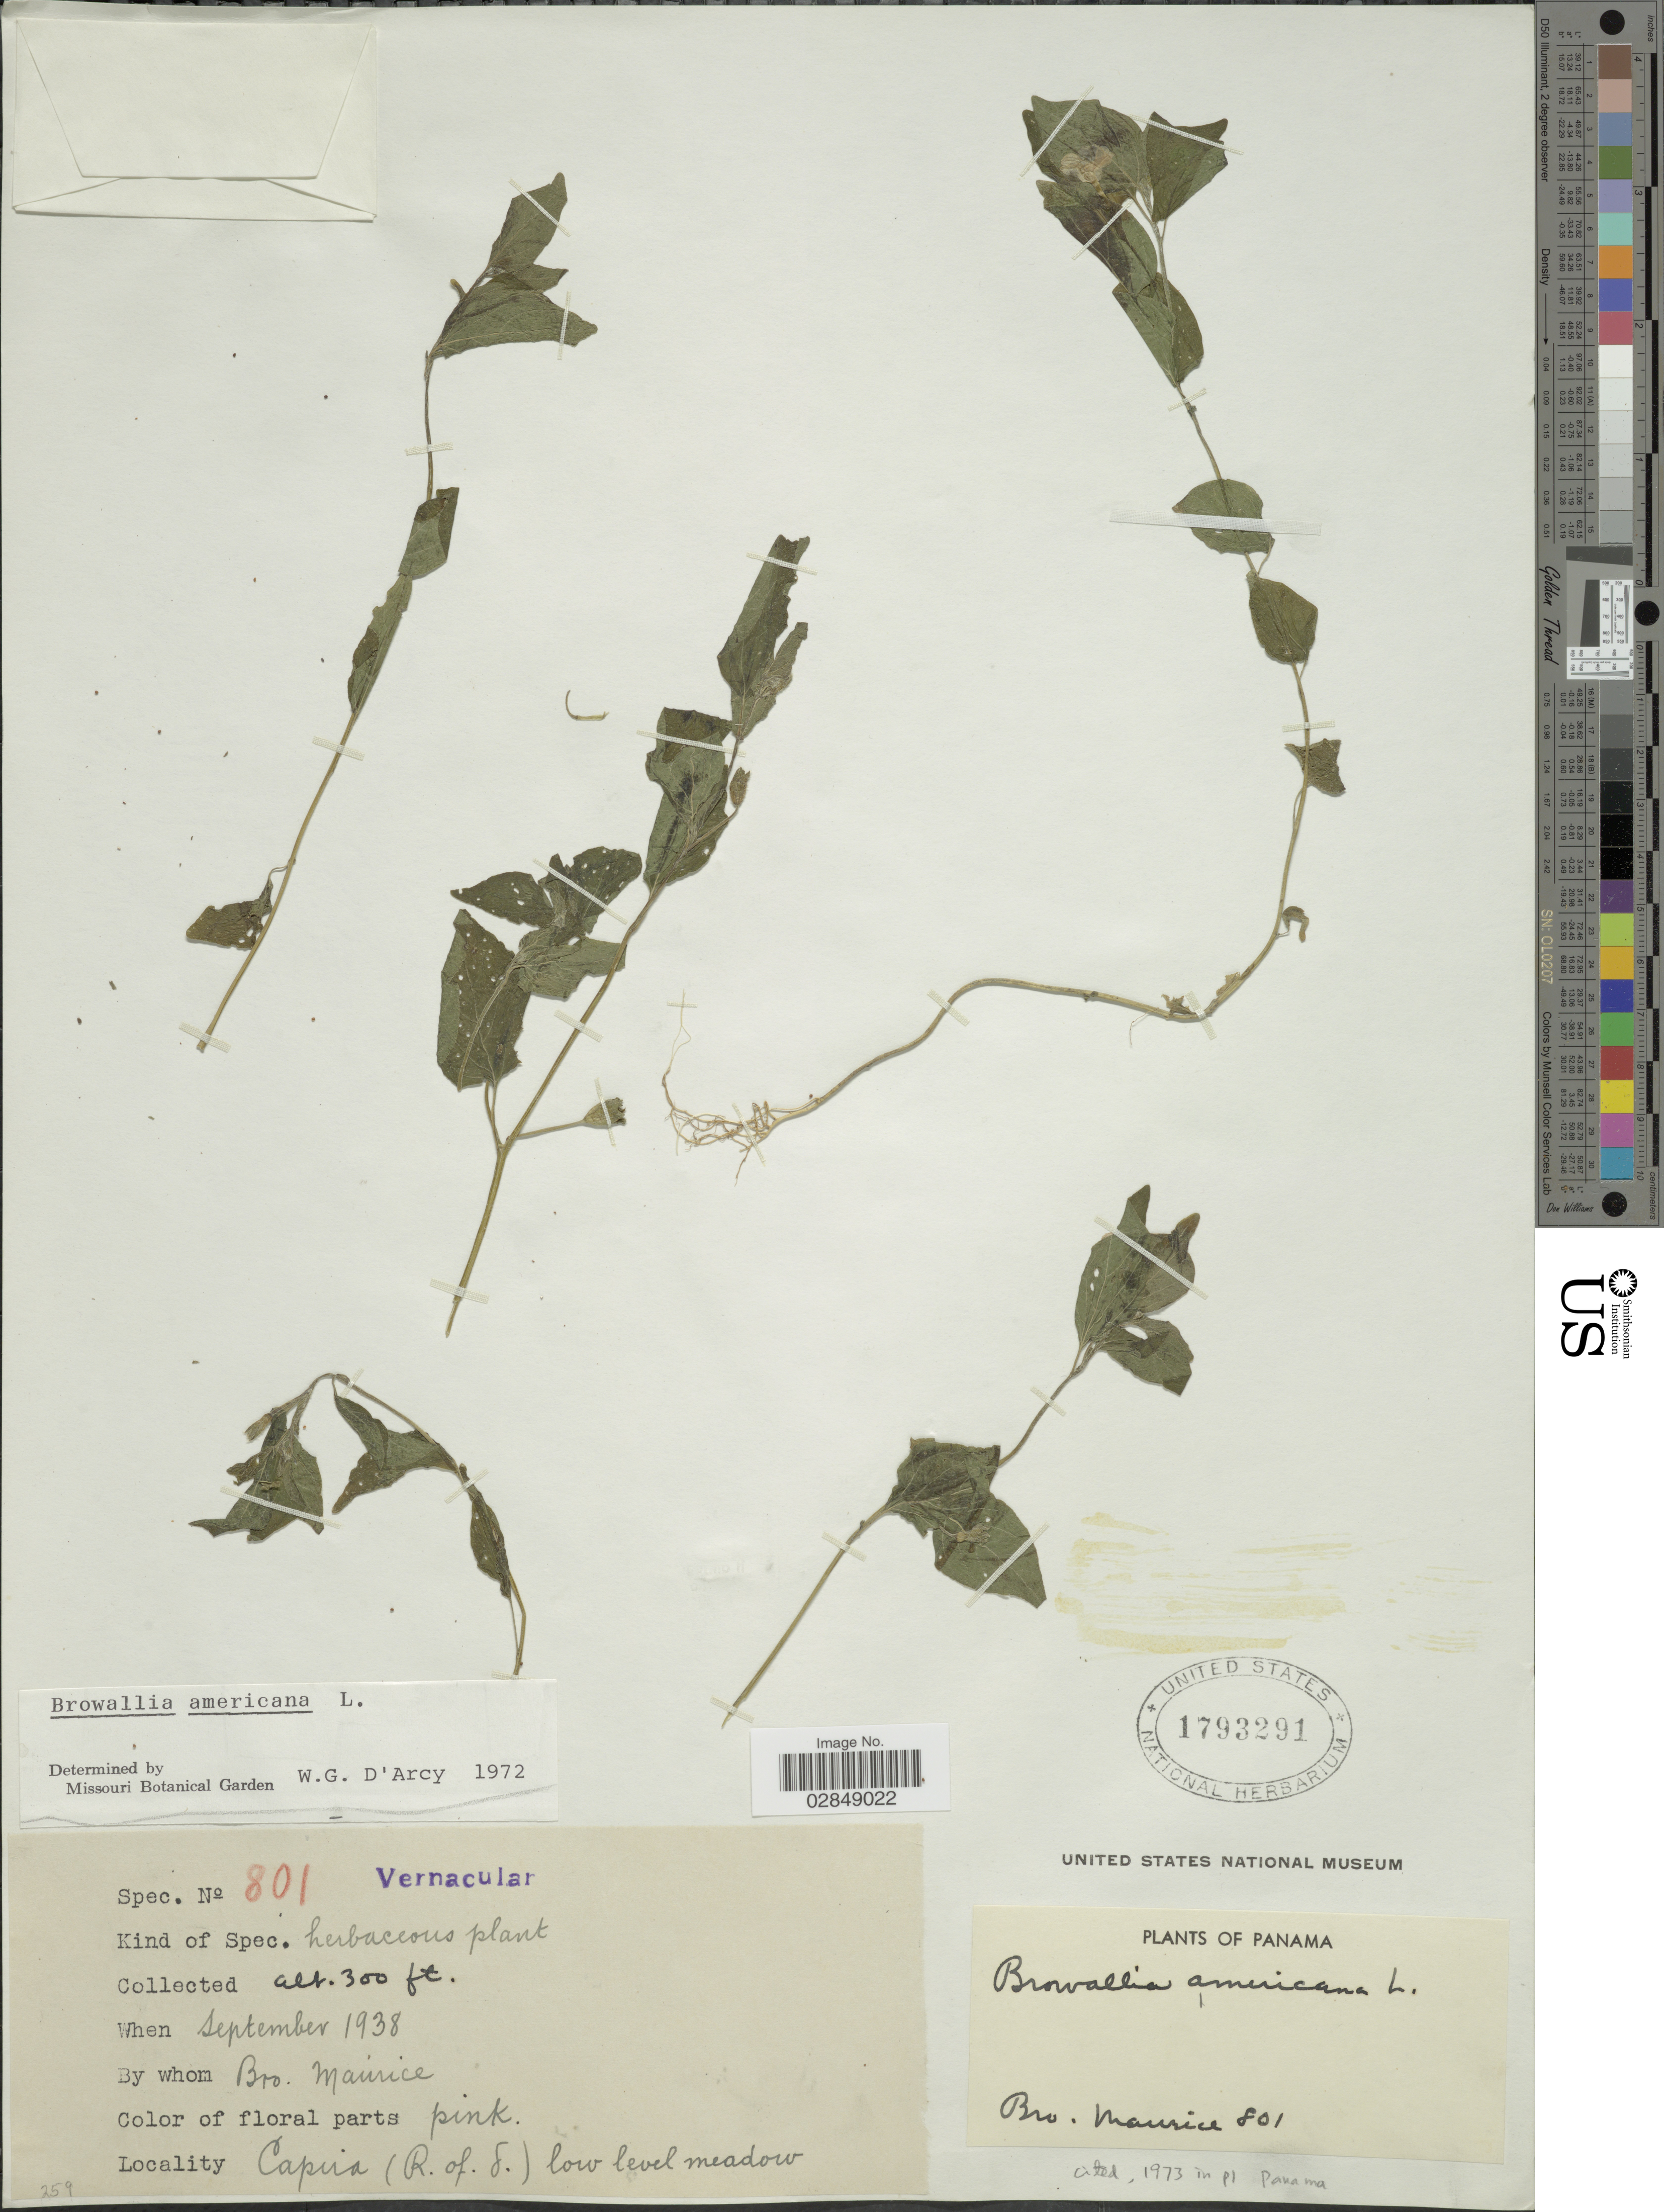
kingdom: Plantae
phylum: Tracheophyta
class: Magnoliopsida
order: Solanales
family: Solanaceae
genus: Browallia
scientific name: Browallia americana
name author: L.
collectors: B. Maurice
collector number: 801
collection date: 1938-09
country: Panama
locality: Capira (R.of 8) low level meadow.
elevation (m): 91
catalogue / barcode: US 1793291